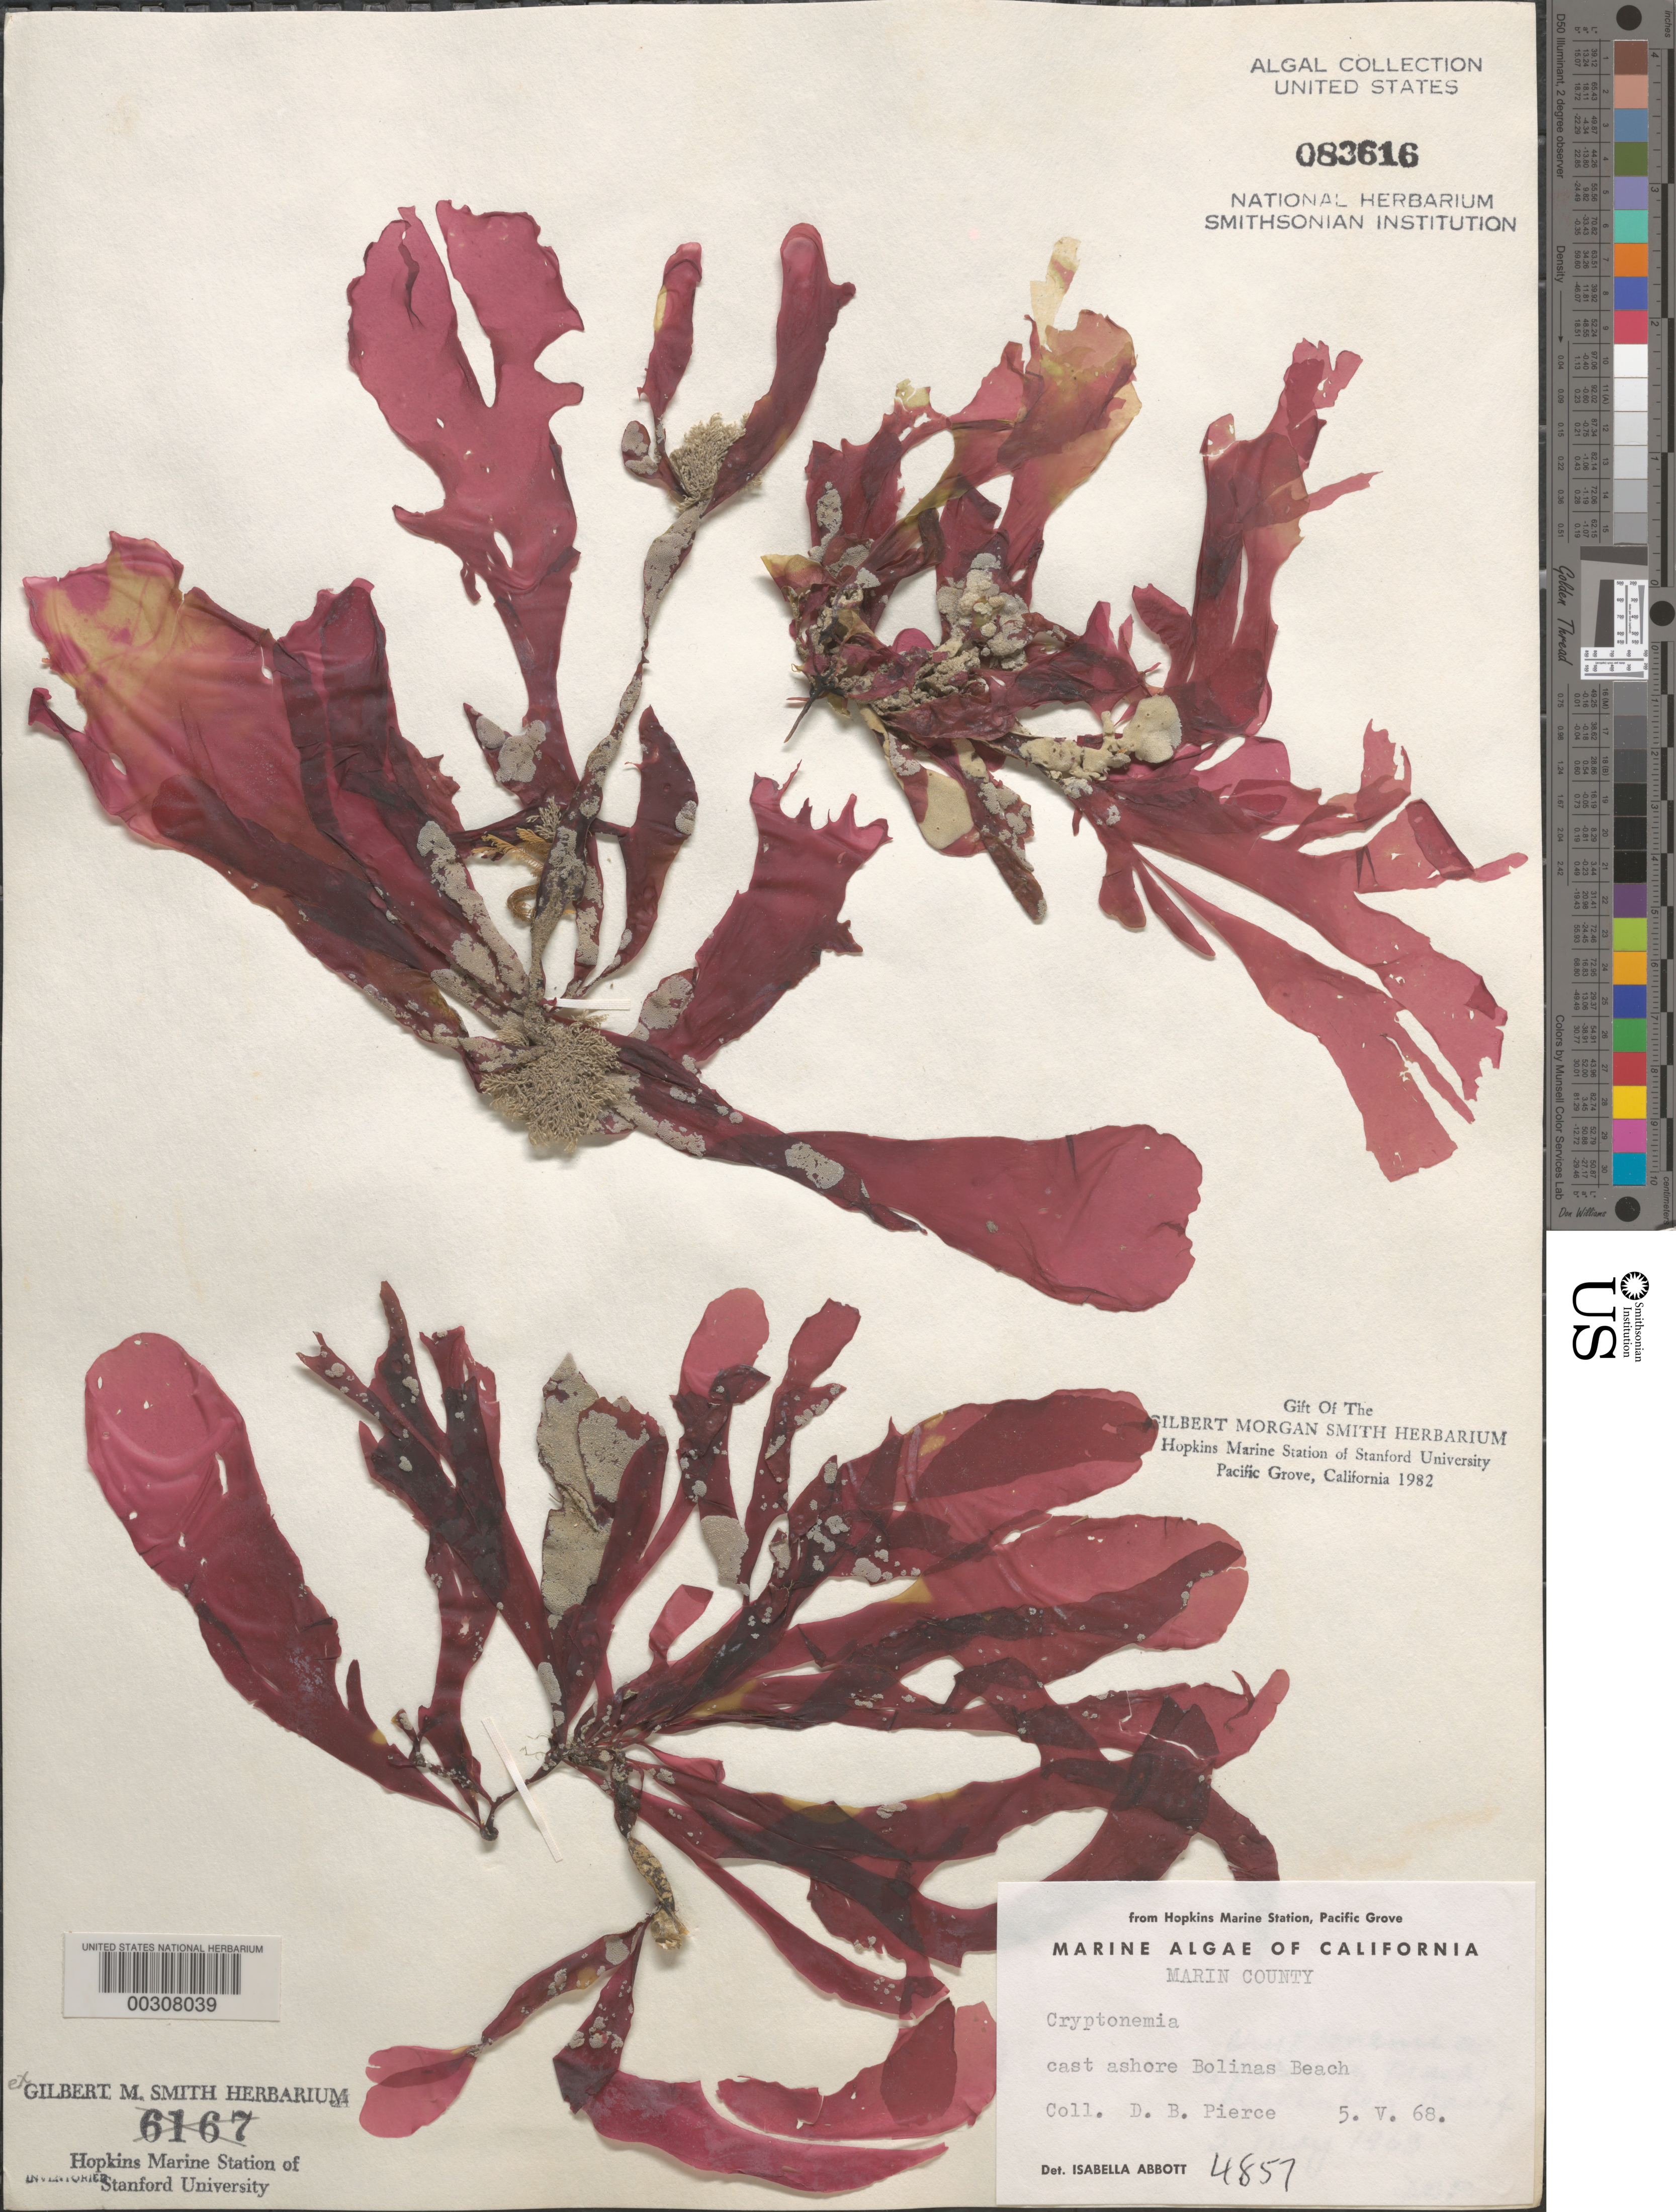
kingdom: Plantae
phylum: Rhodophyta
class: Florideophyceae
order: Halymeniales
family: Halymeniaceae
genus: Cryptonemia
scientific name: Cryptonemia sp.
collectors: D. Pierce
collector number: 4857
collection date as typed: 5 May 68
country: United States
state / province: California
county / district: Marin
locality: Marin County. Cast ashore Bolinas Beach.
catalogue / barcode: US 83616